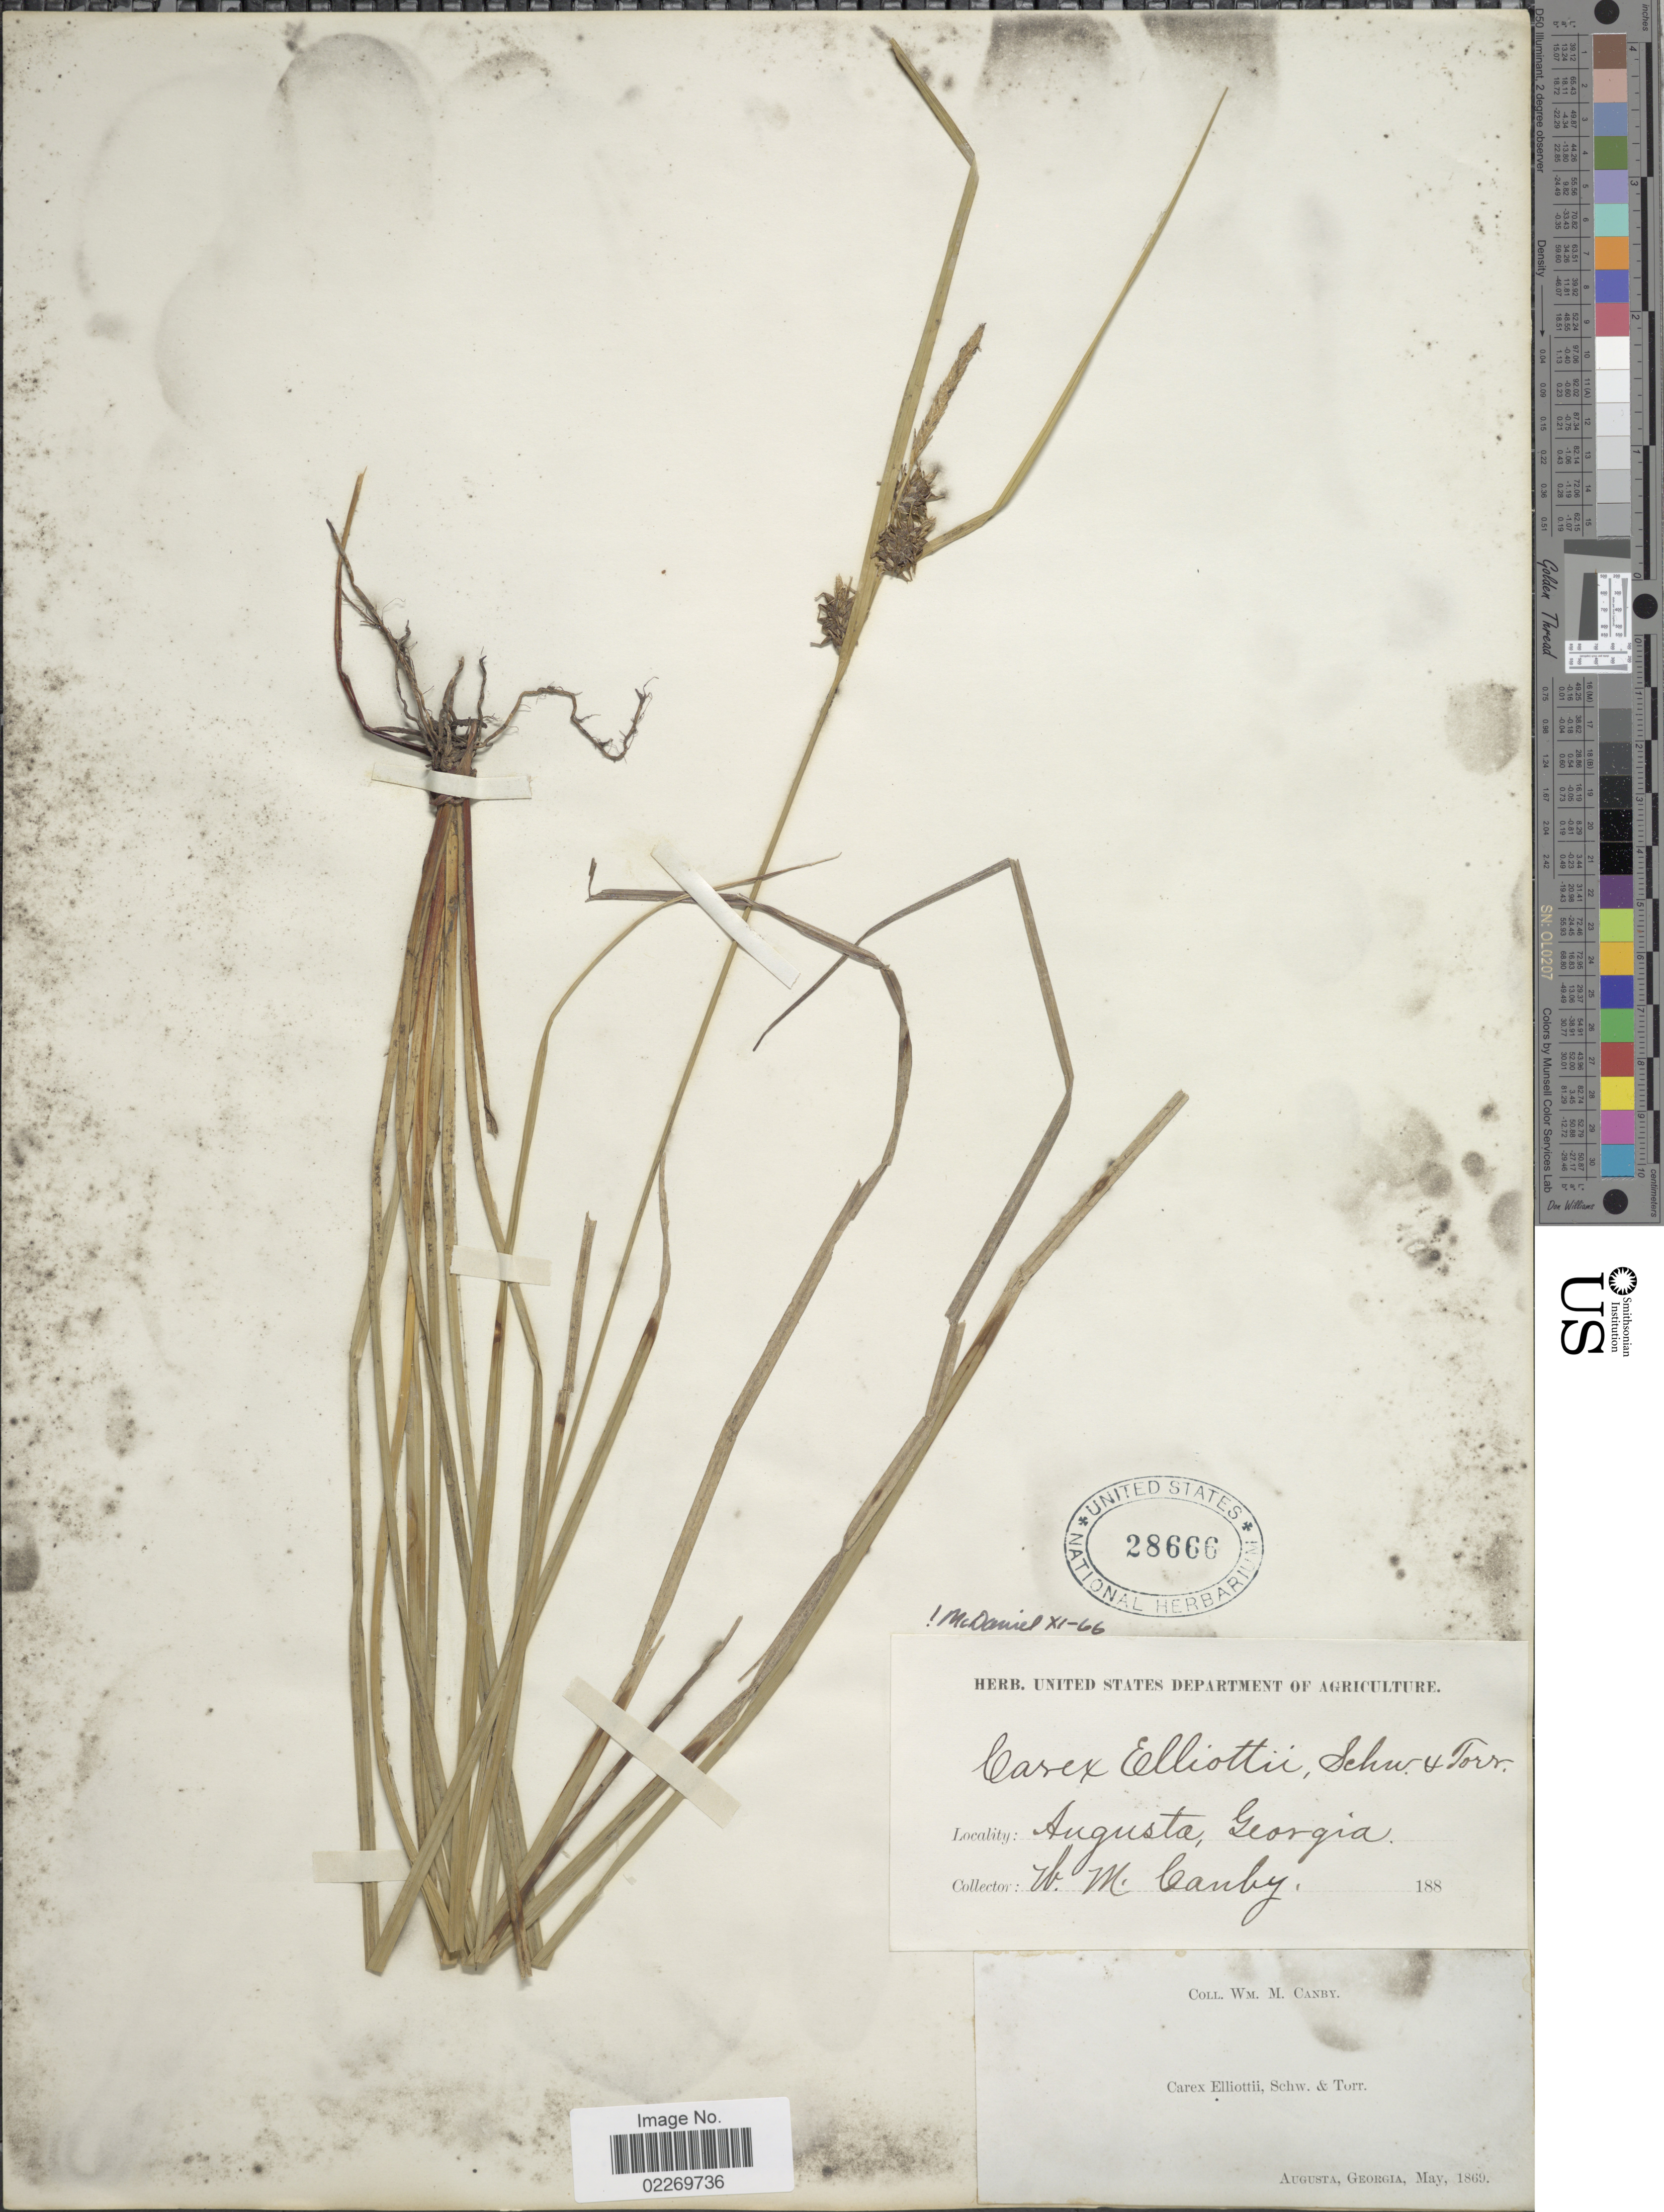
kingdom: Plantae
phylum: Tracheophyta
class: Liliopsida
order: Poales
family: Cyperaceae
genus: Carex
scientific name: Carex elliottii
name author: Schwein. & Torr.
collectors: W. M. Canby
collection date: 1869-05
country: United States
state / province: Georgia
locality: Augusta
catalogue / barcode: US 28666